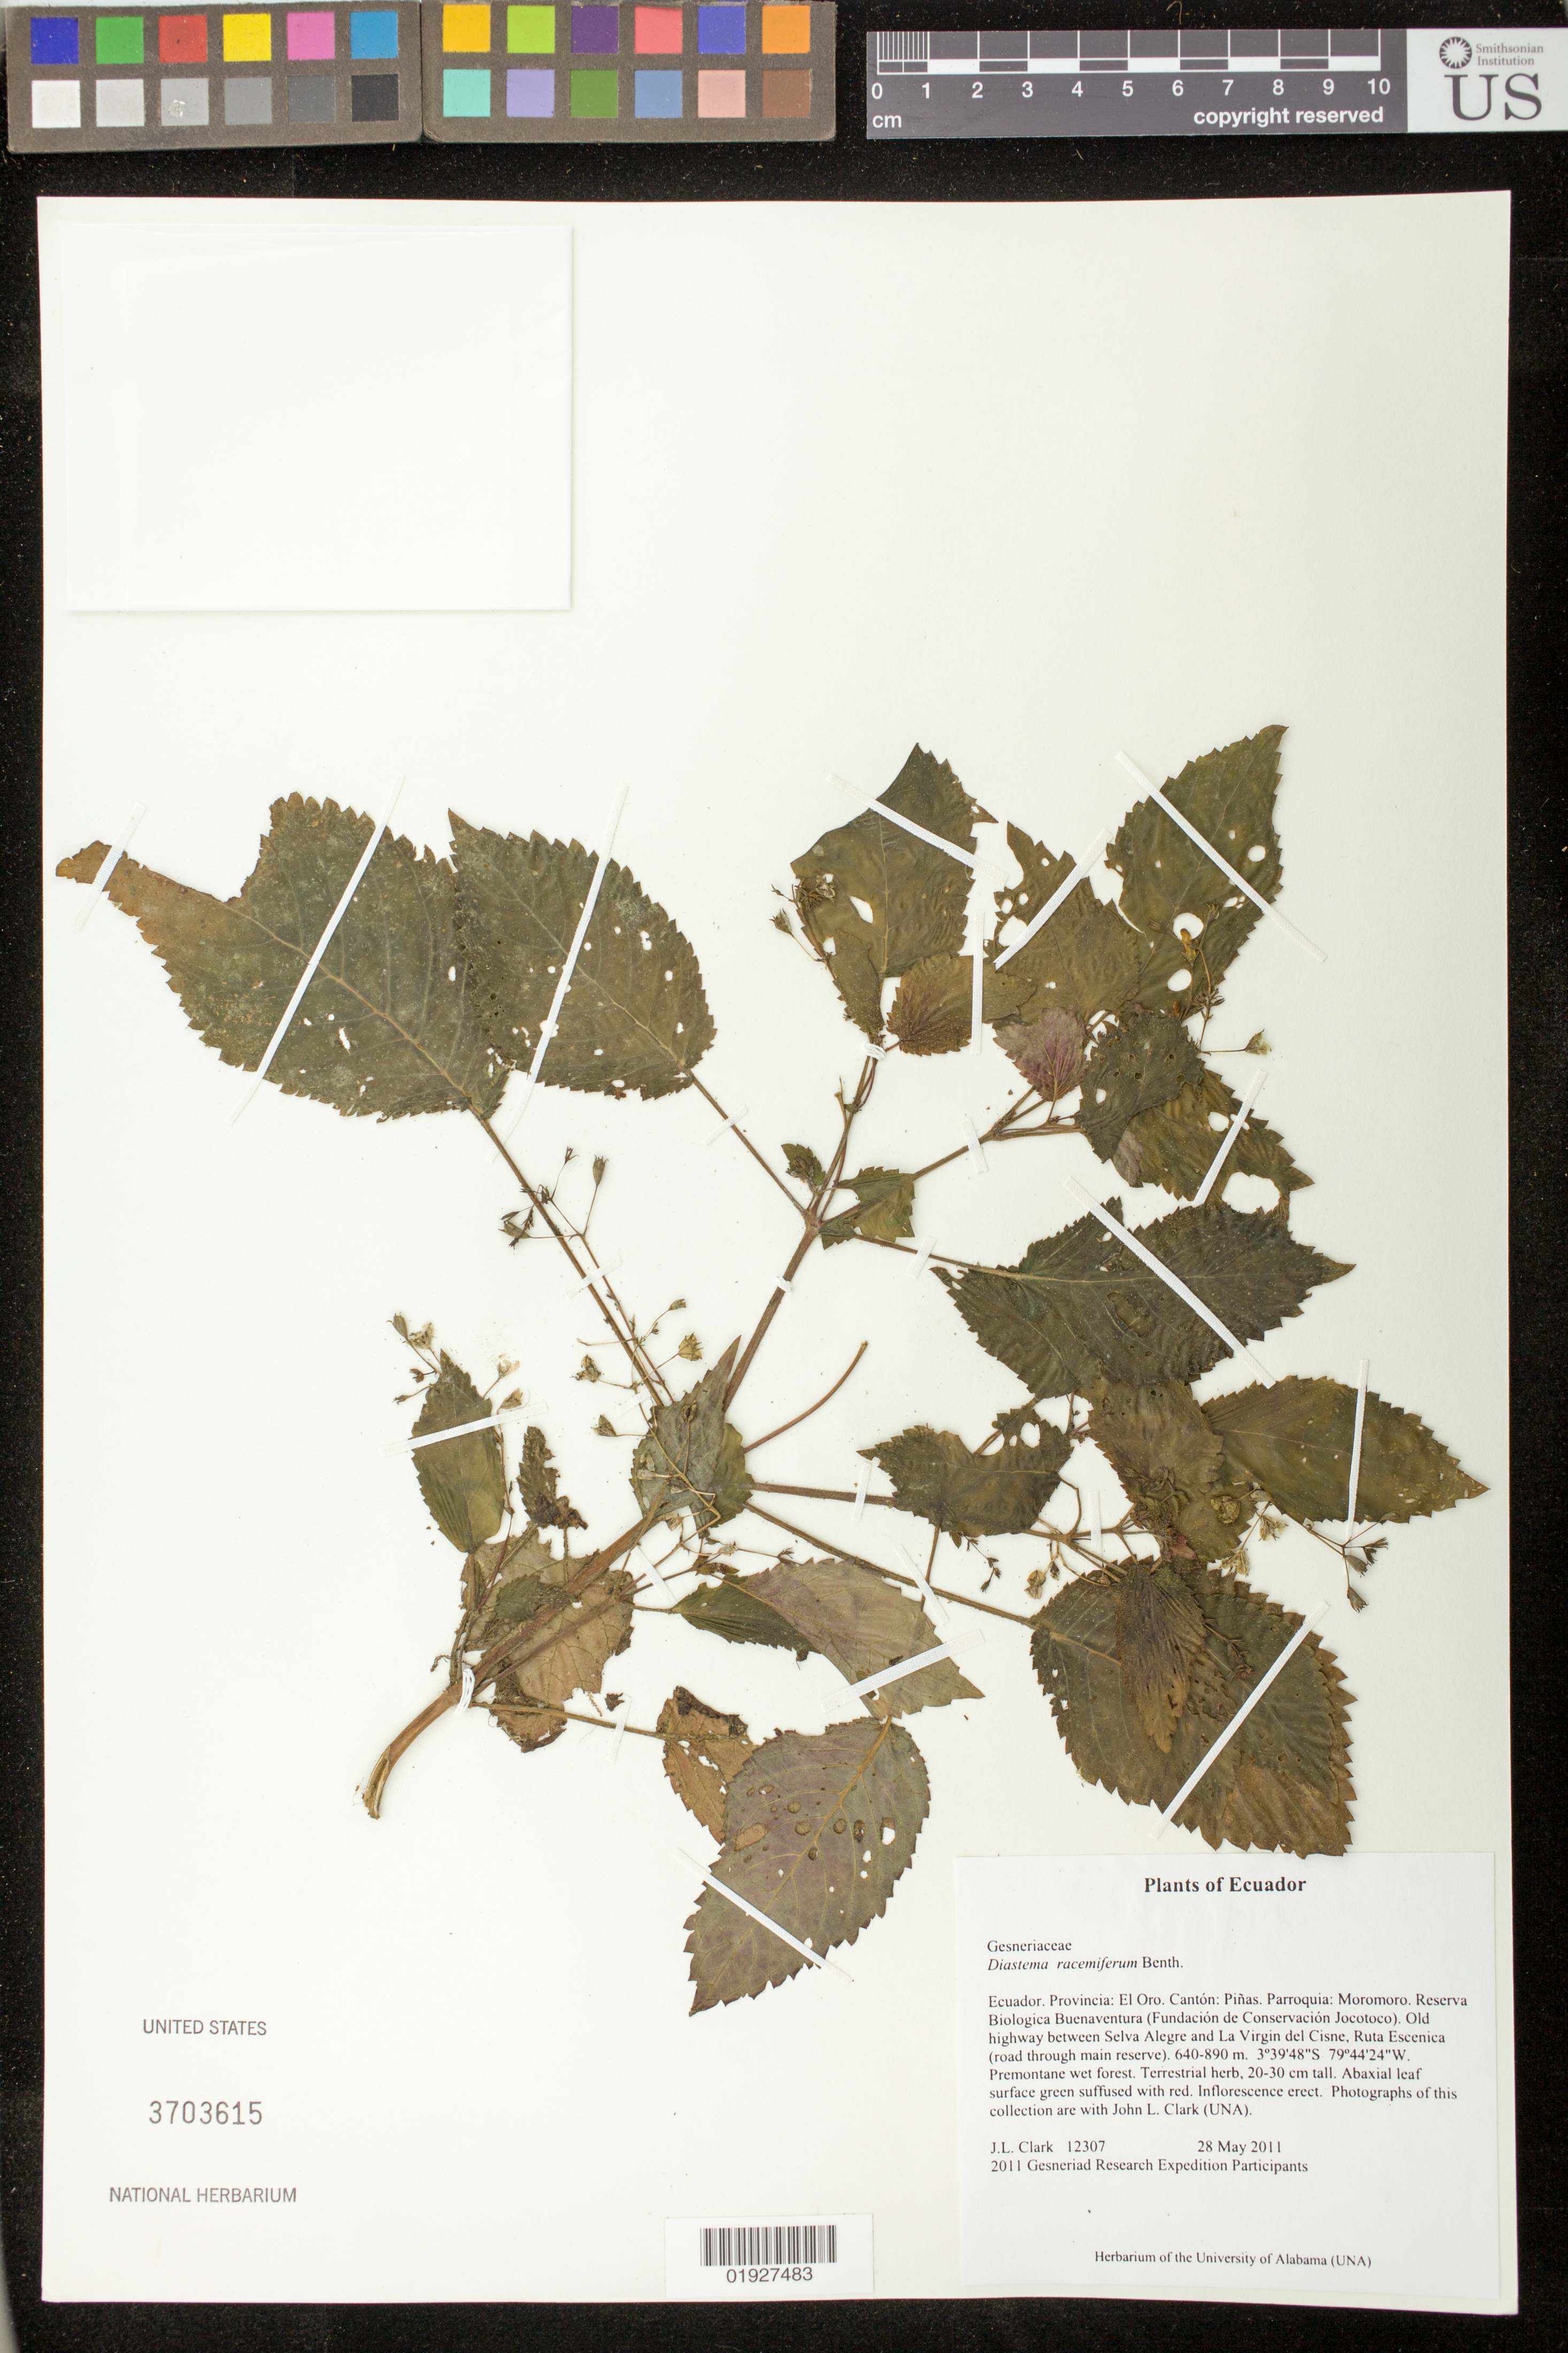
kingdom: Plantae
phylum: Tracheophyta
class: Magnoliopsida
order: Lamiales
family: Gesneriaceae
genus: Diastema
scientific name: Diastema racemiferum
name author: Benth.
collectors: J. L. Clark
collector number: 12307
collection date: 2011-05-28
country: Ecuador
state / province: El Oro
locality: Provincia: El Oro, Canton: Pinas, Parroquia, Moromoro, Reserva Biologica Buenaventura (Fundacion de Conservacion Jocotoco), Old highway between Selva Alegre and La Virgin del Cisne, Ruta Escenica (road through main reserve).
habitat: Premontane wet forest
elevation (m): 640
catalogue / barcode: US 3703615